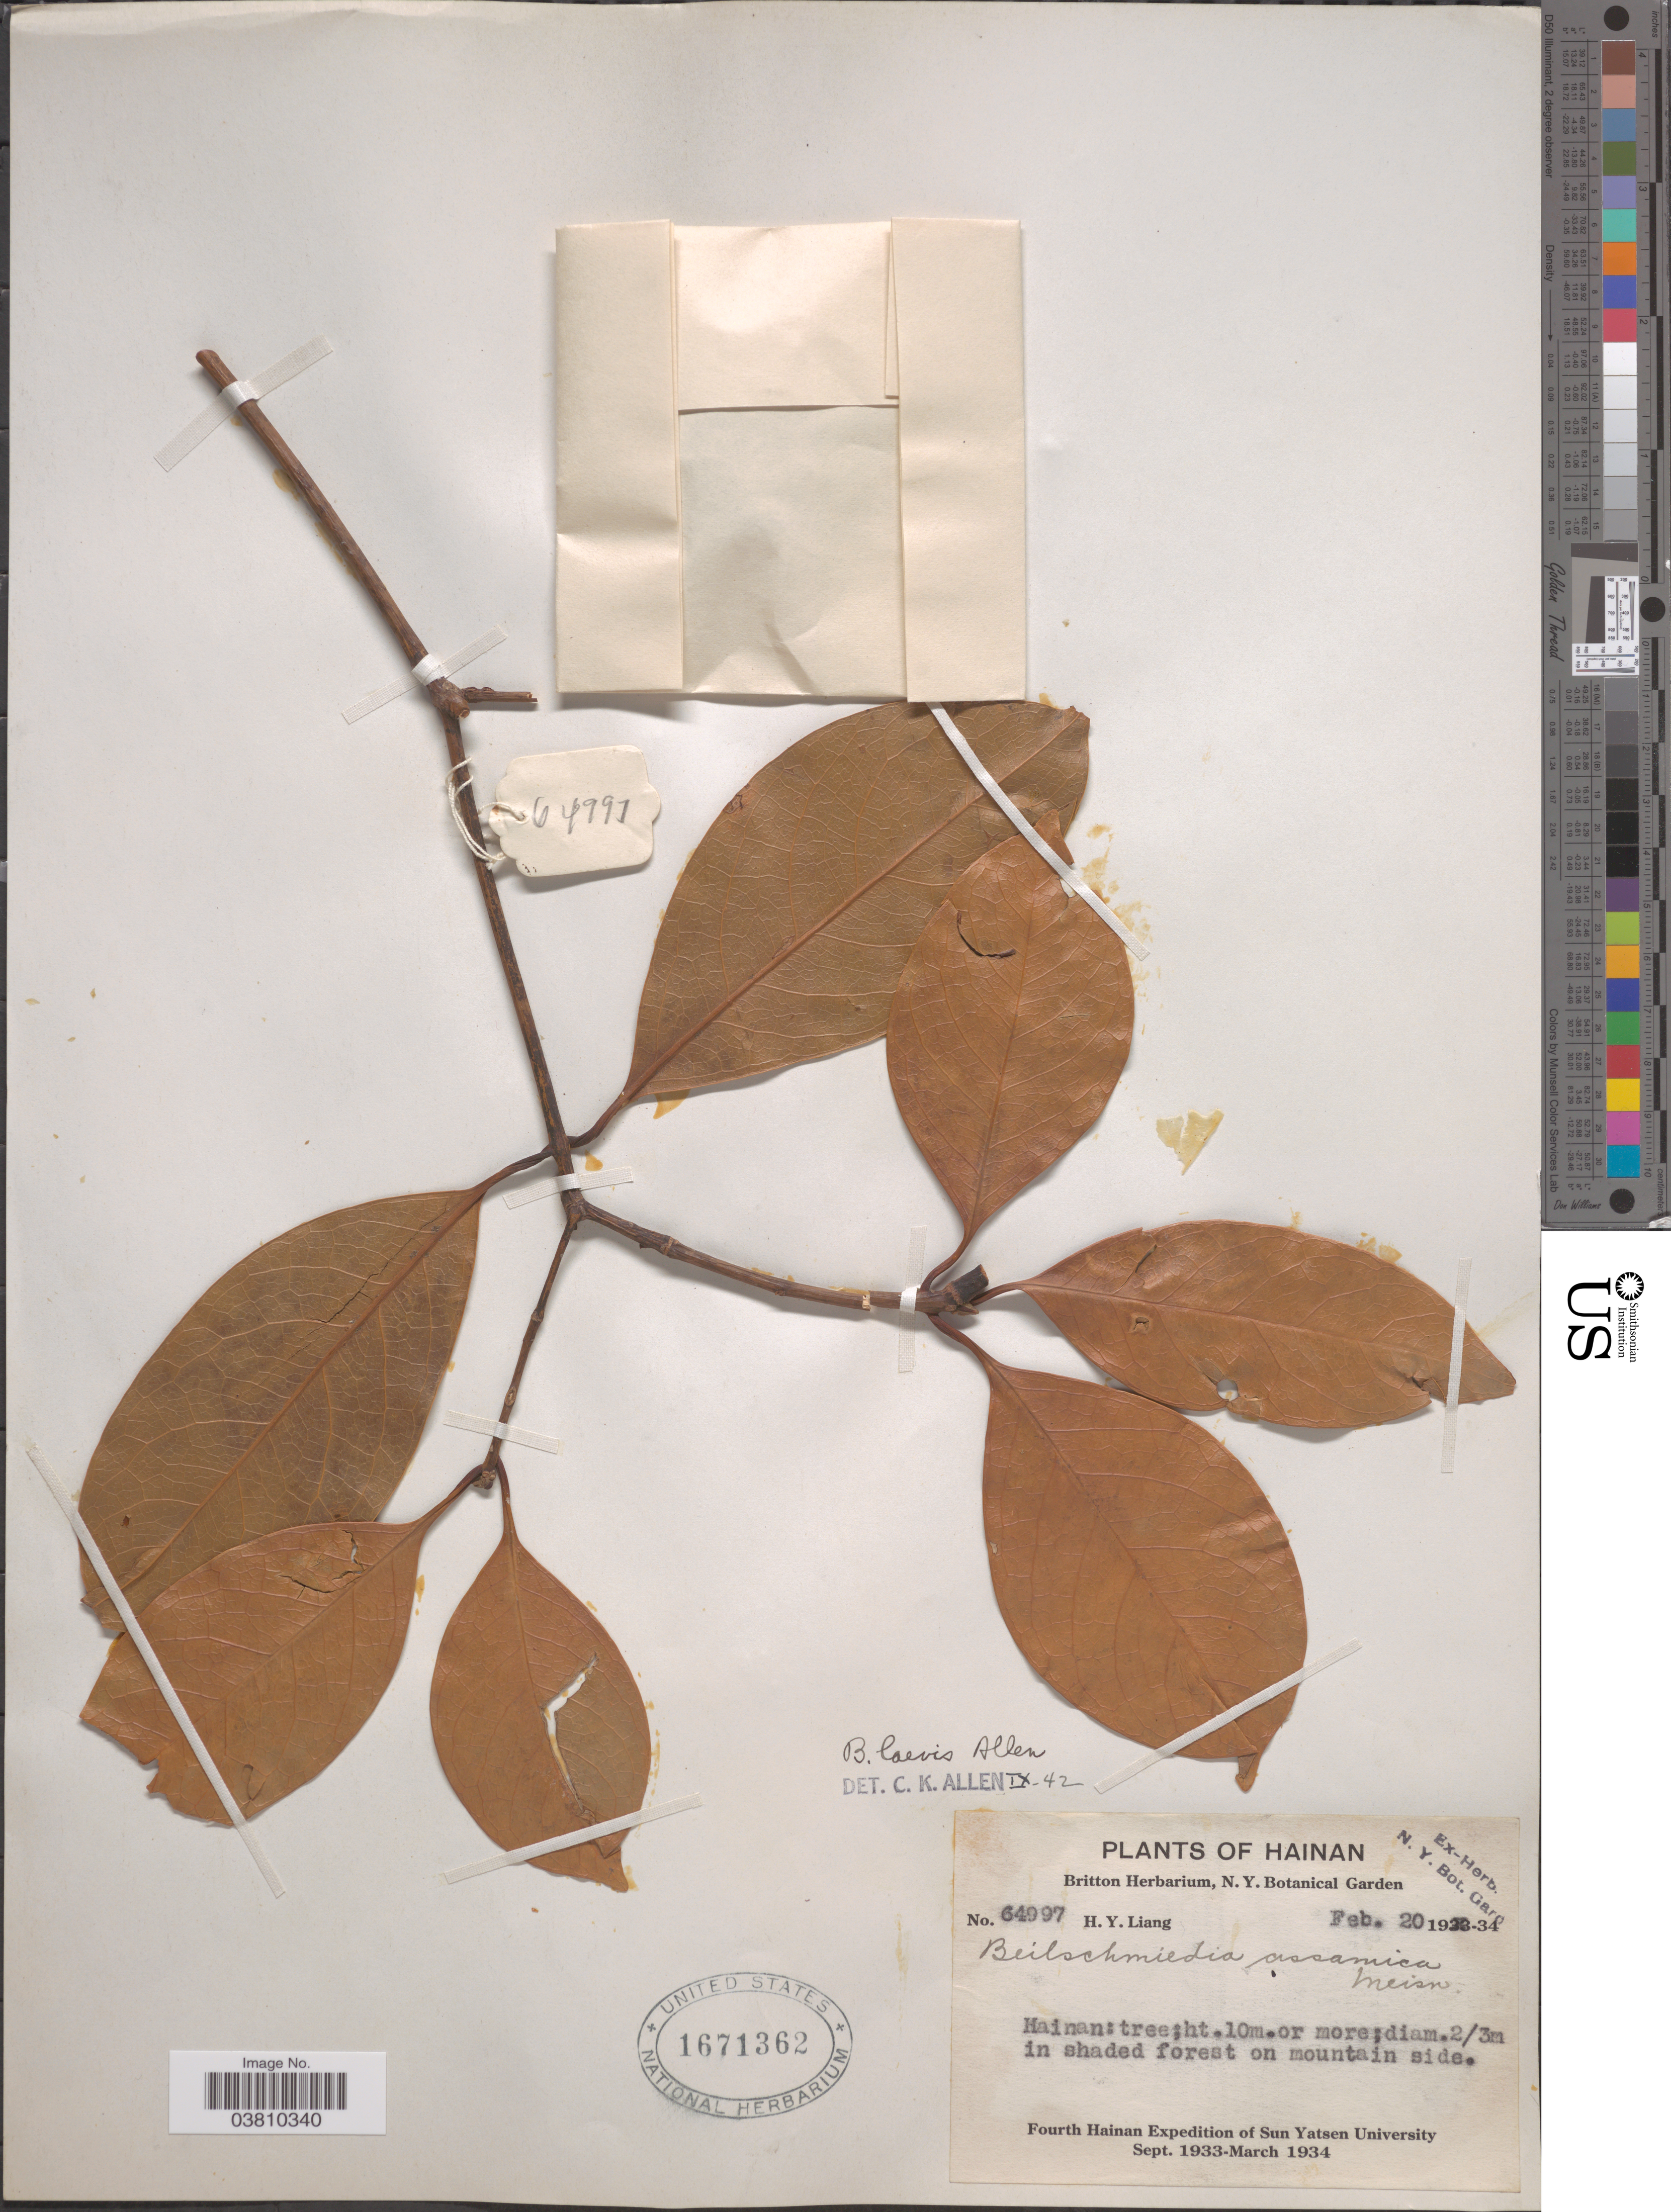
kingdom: Plantae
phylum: Tracheophyta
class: Magnoliopsida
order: Laurales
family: Lauraceae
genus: Beilschmiedia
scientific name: Beilschmiedia laevis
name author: C.K. Allen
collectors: H. Y. Liang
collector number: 64997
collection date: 1934-02-20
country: China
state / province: Hainan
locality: In shaded forest on mountain side.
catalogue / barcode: US 1671362